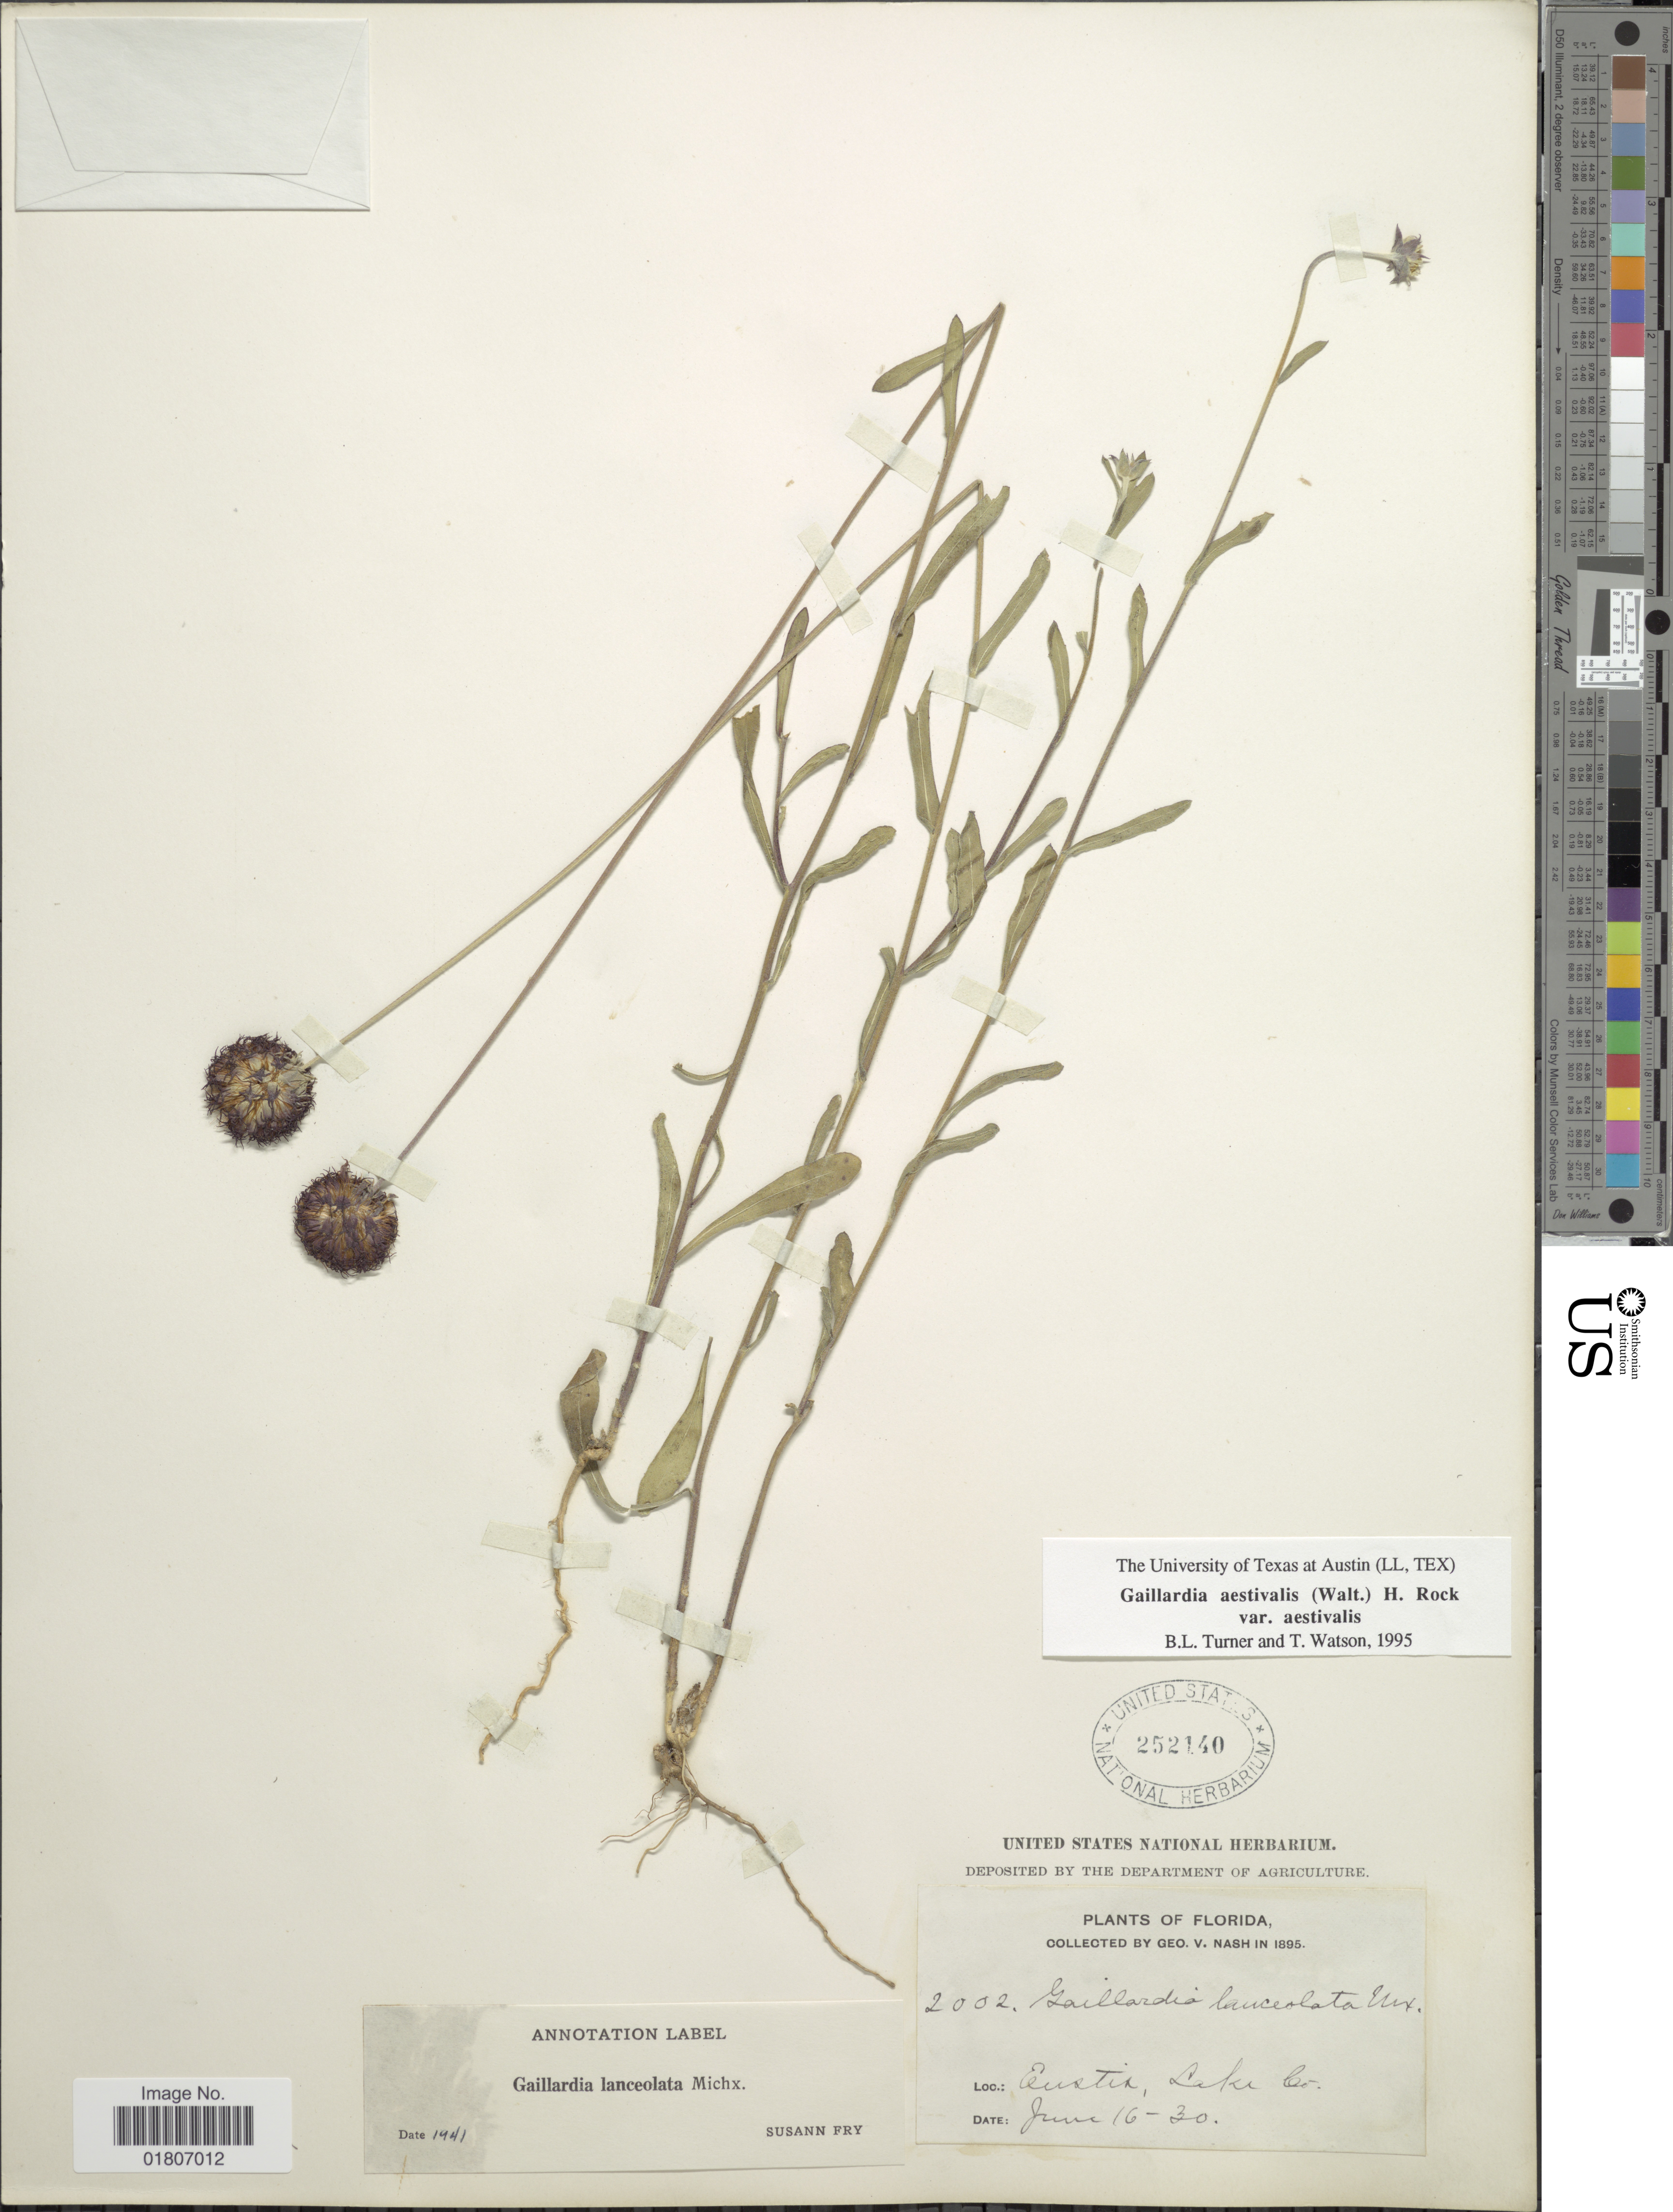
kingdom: Plantae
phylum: Tracheophyta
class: Magnoliopsida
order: Asterales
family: Asteraceae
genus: Gaillardia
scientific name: Gaillardia aestivalis var. aestivalis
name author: (Walter) H. Rock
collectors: G. V. Nash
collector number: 2002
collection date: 1895-06-16/1895-06-30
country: United States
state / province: Florida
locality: Eustis, Lake Co.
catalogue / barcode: US 252140